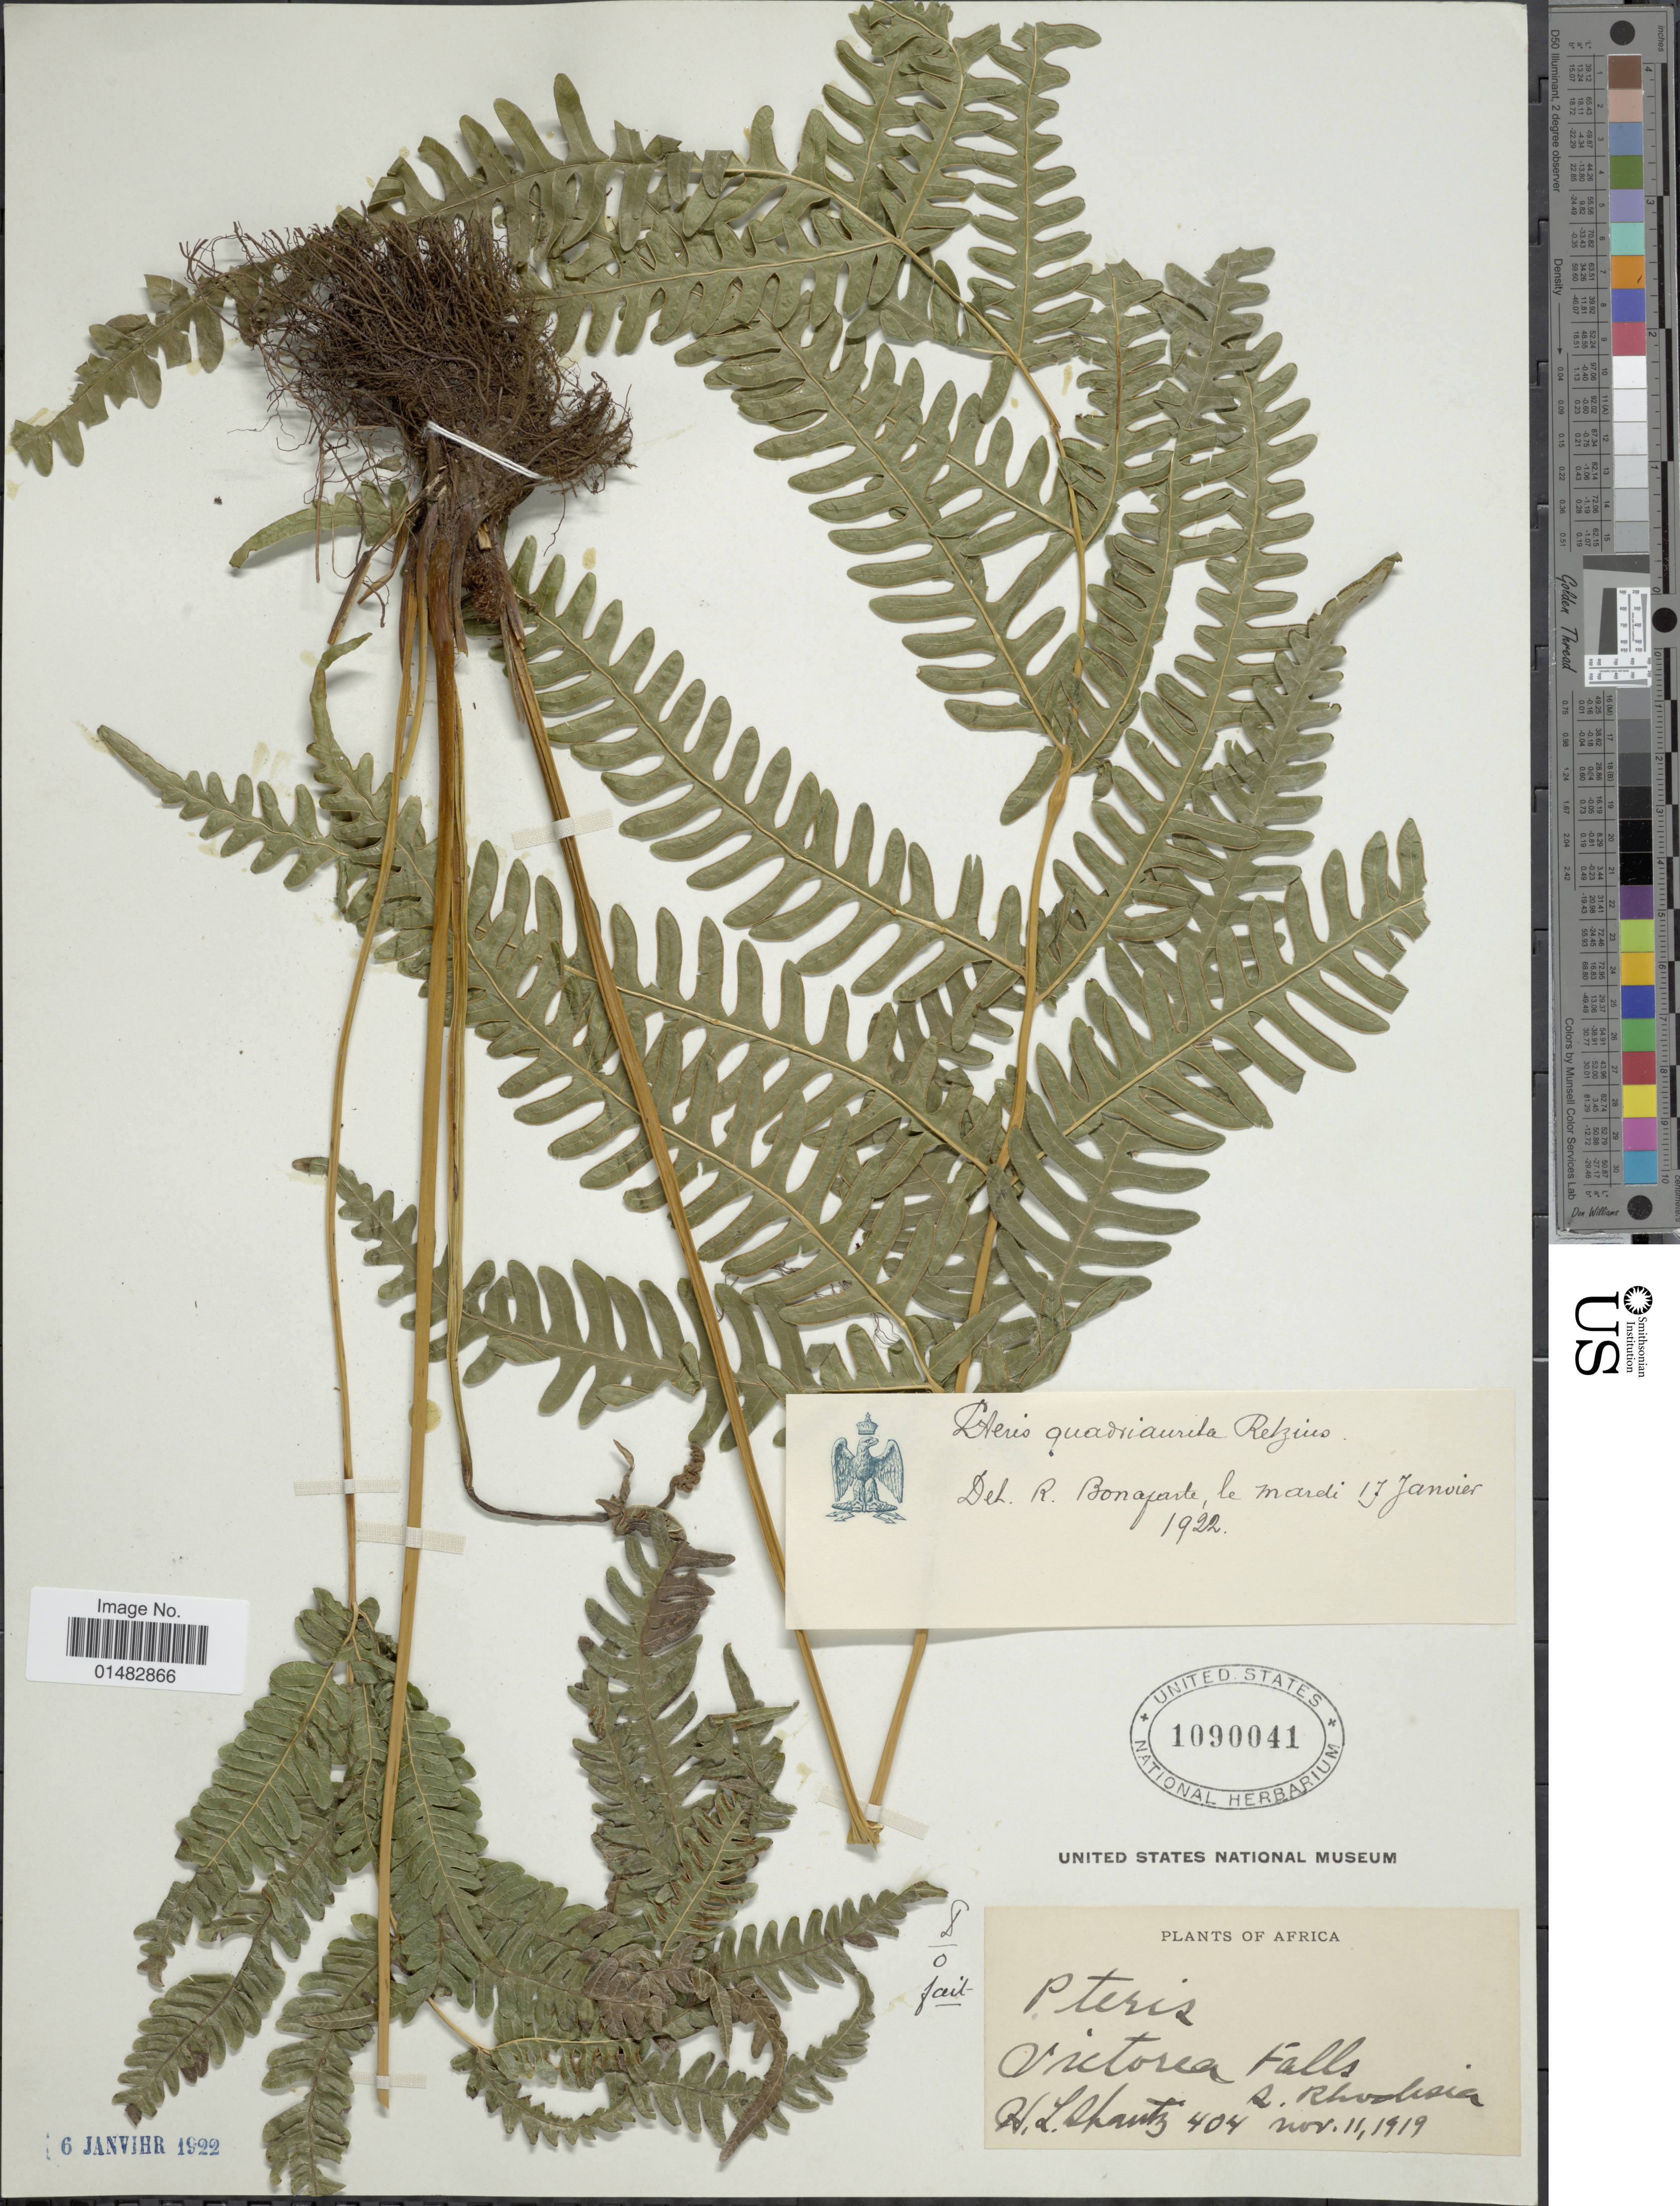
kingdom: Plantae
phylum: Tracheophyta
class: Polypodiopsida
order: Polypodiales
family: Pteridaceae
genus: Pteris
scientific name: Pteris quadriaurita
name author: Retz.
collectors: H. Shautz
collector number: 404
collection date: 1919-11-11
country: Zimbabwe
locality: Victoria Falls, S. Rhodesia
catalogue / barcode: US 1090041